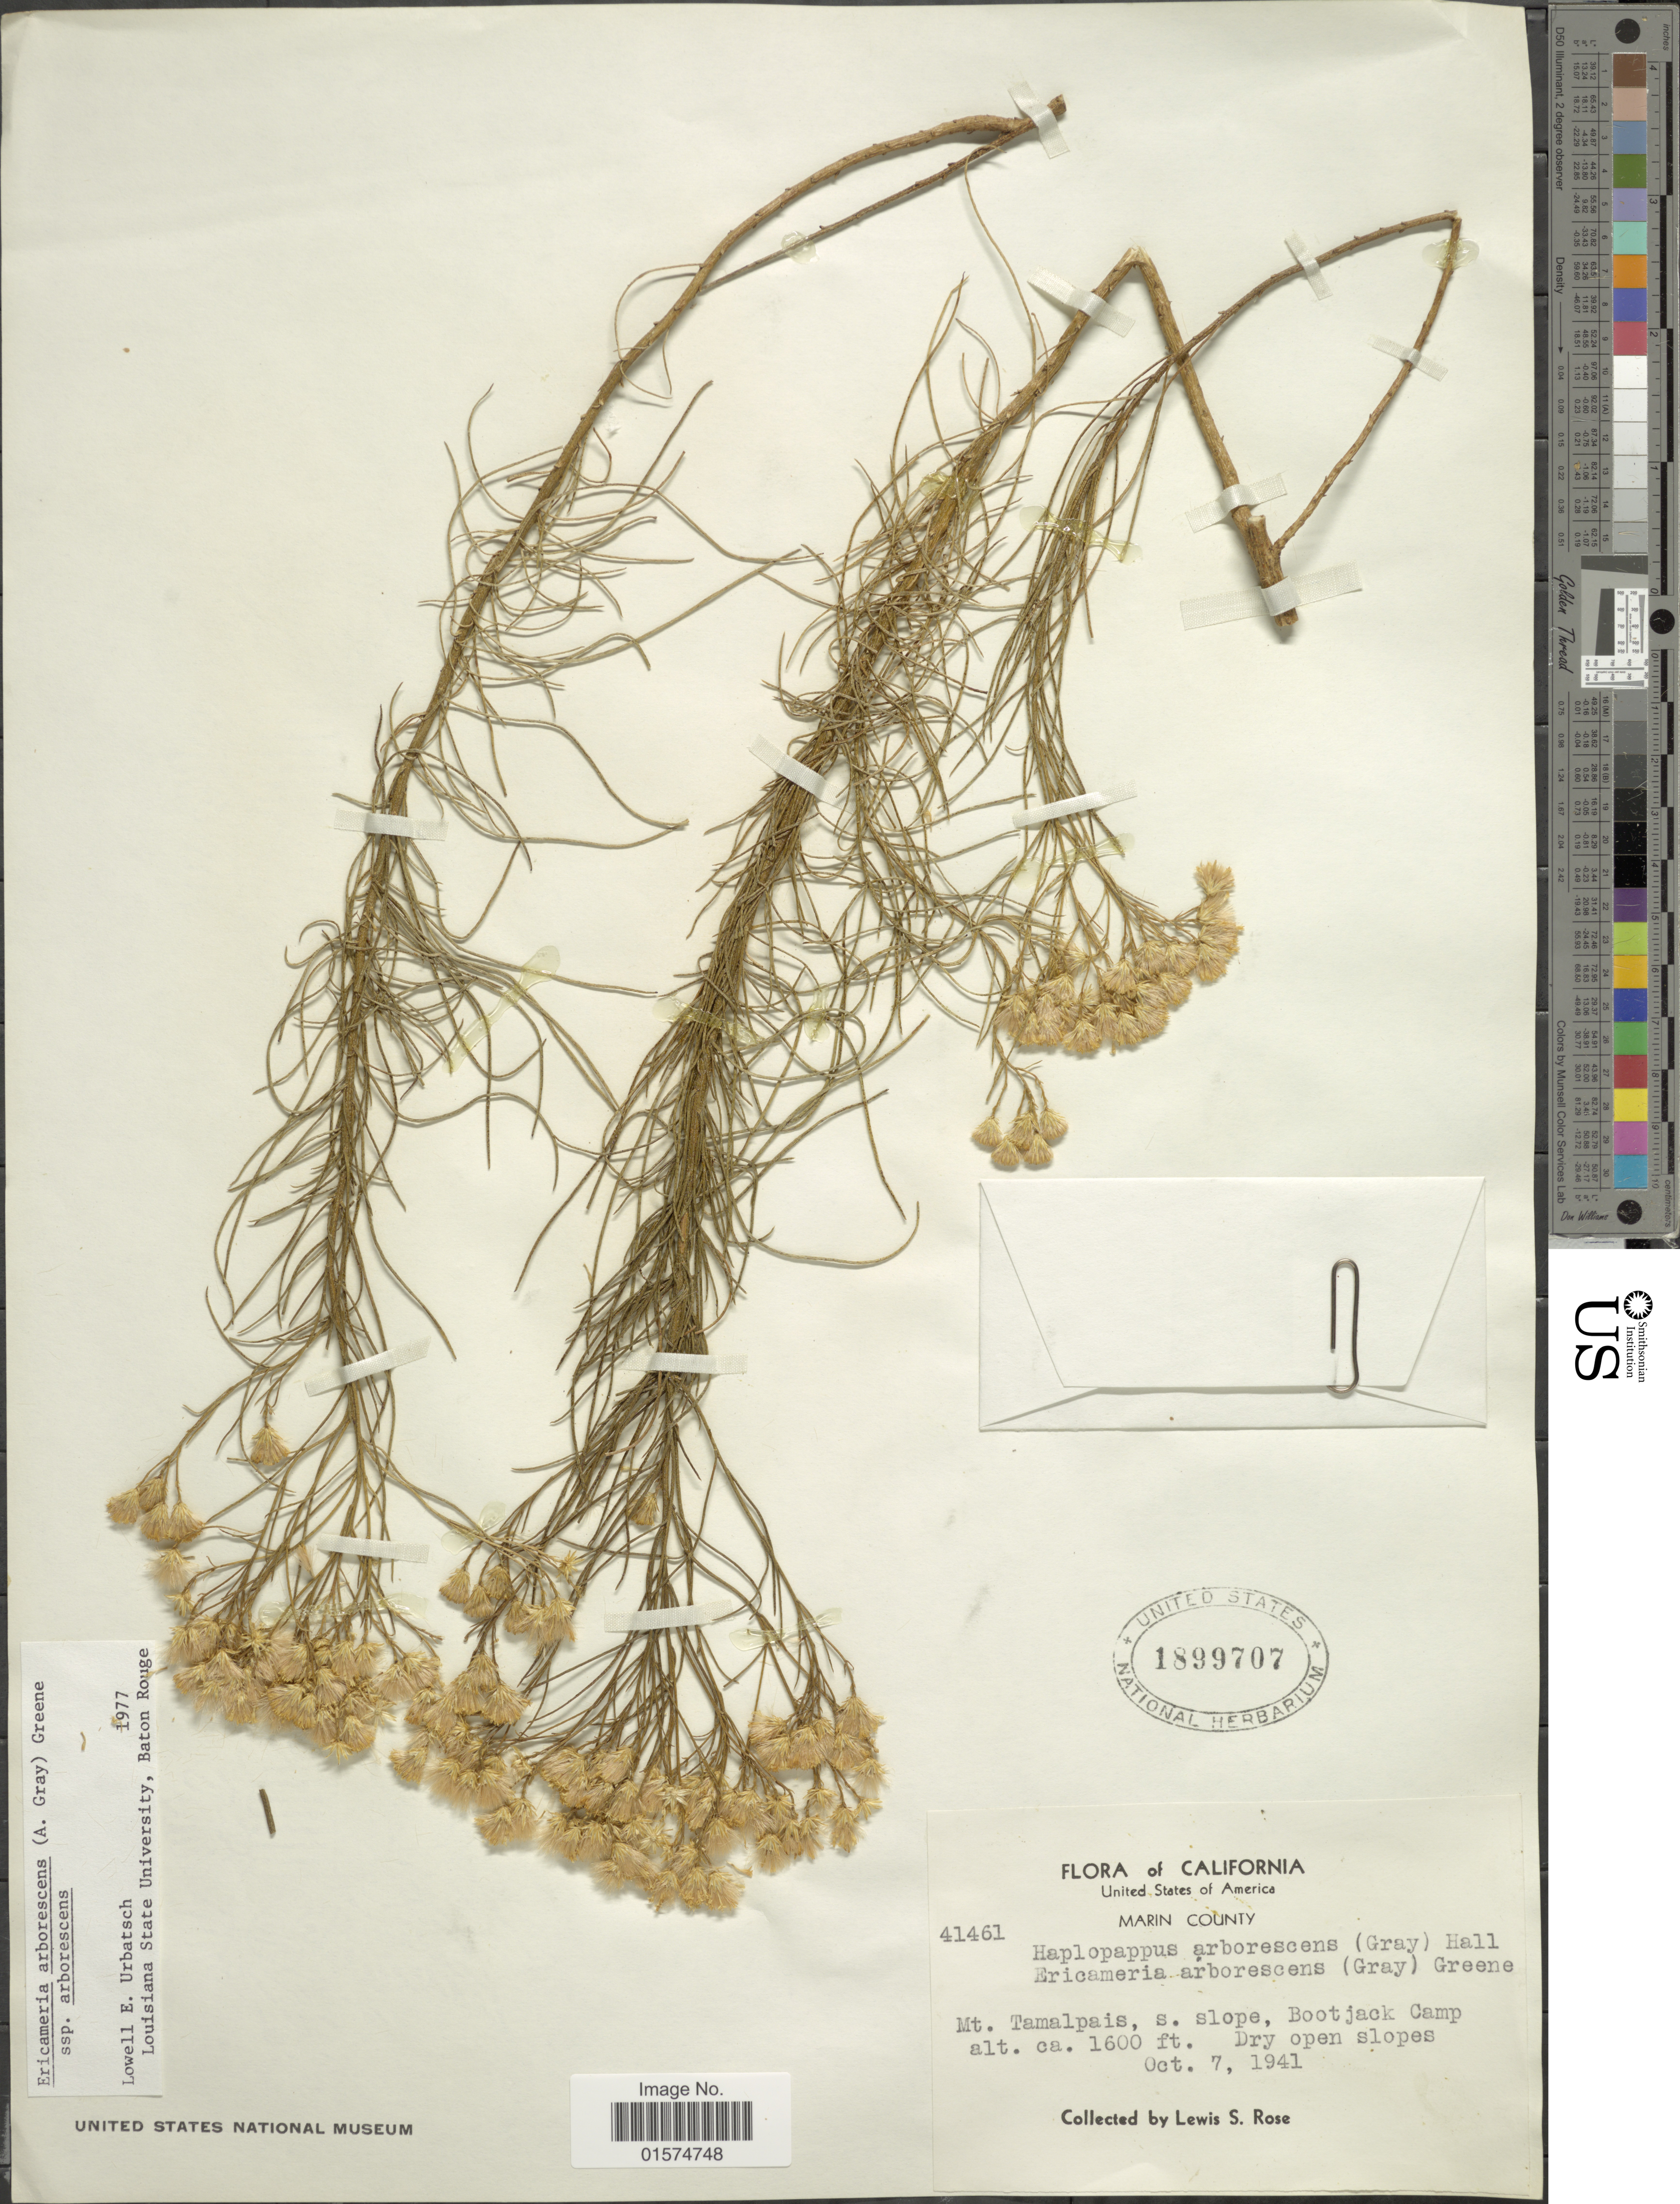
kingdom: Plantae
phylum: Tracheophyta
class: Magnoliopsida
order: Asterales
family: Asteraceae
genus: Ericameria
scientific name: Ericameria arborescens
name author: (A. Gray) Greene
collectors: L. S. Rose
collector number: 41461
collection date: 1941-10-07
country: United States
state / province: California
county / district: Marin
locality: Marin County. Mt. Tamalpais, s. slope, Bootjack Camp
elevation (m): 488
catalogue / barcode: US 1899707